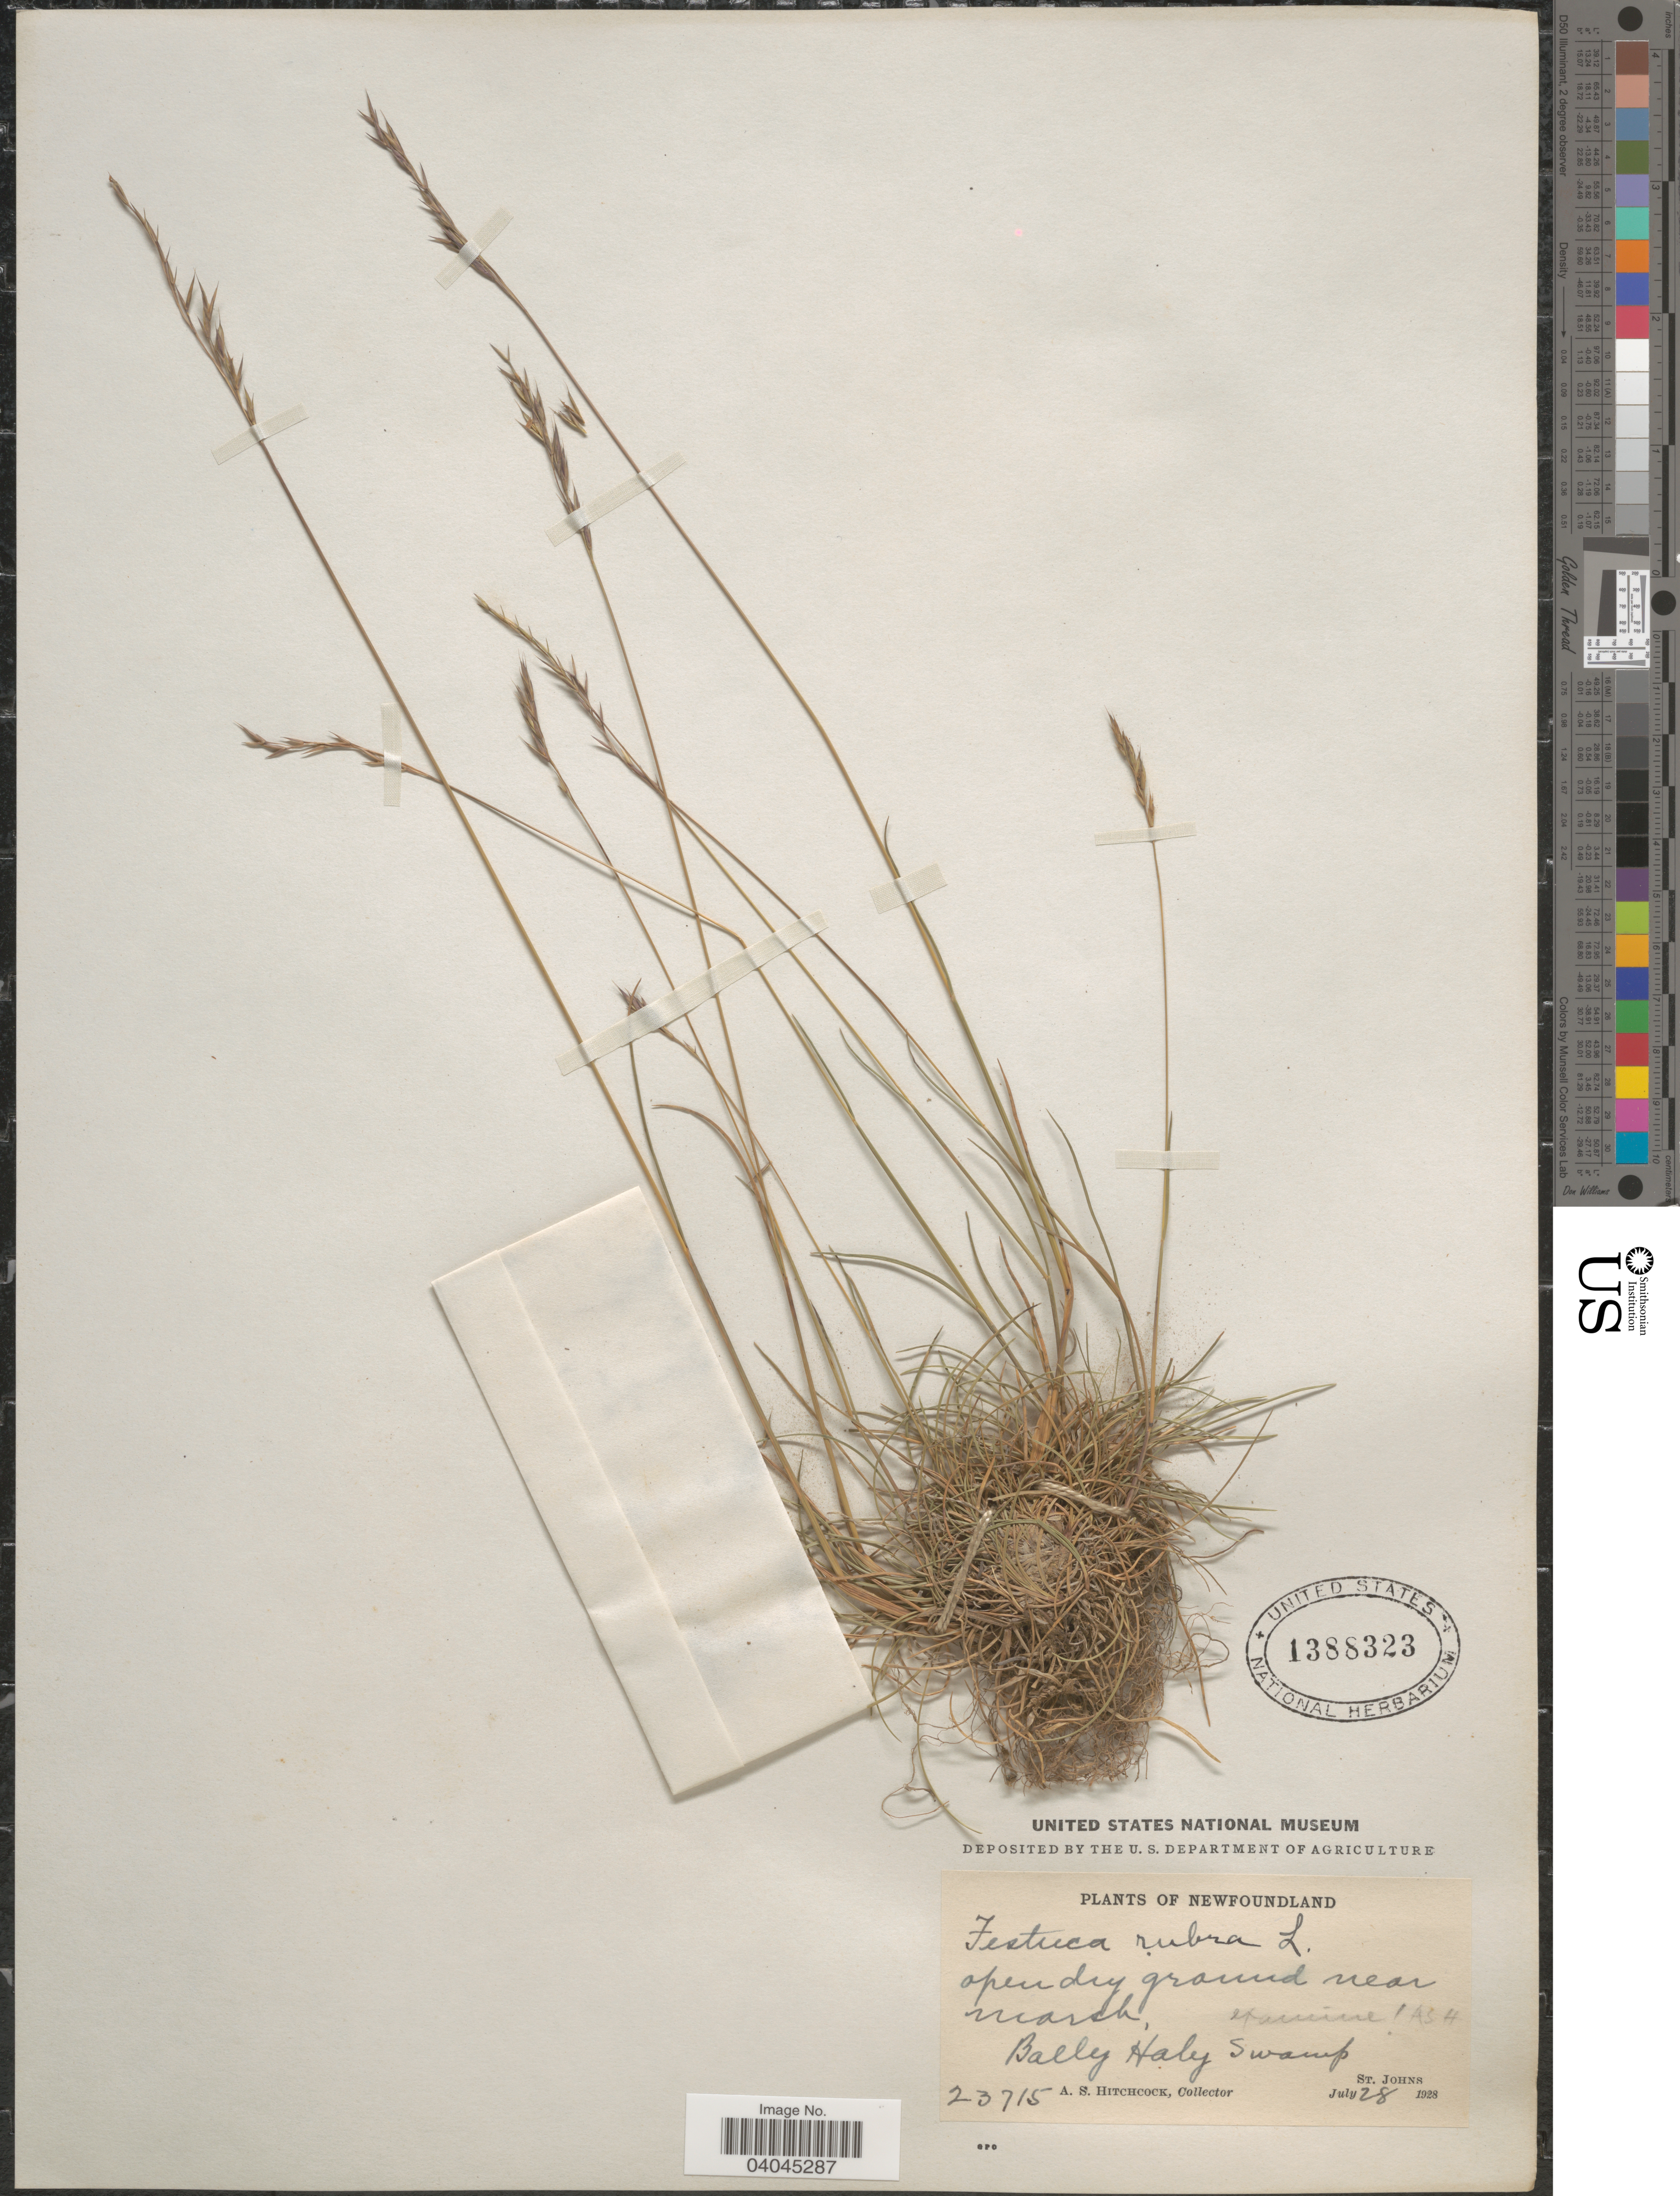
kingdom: Plantae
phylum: Tracheophyta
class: Liliopsida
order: Poales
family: Poaceae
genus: Festuca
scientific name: Festuca rubra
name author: L.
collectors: A. S. Hitchcock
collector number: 23715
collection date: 1928-07-28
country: Canada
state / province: Newfoundland and Labrador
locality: Bally Haly Swamp. St. Johns.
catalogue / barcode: US 1388323